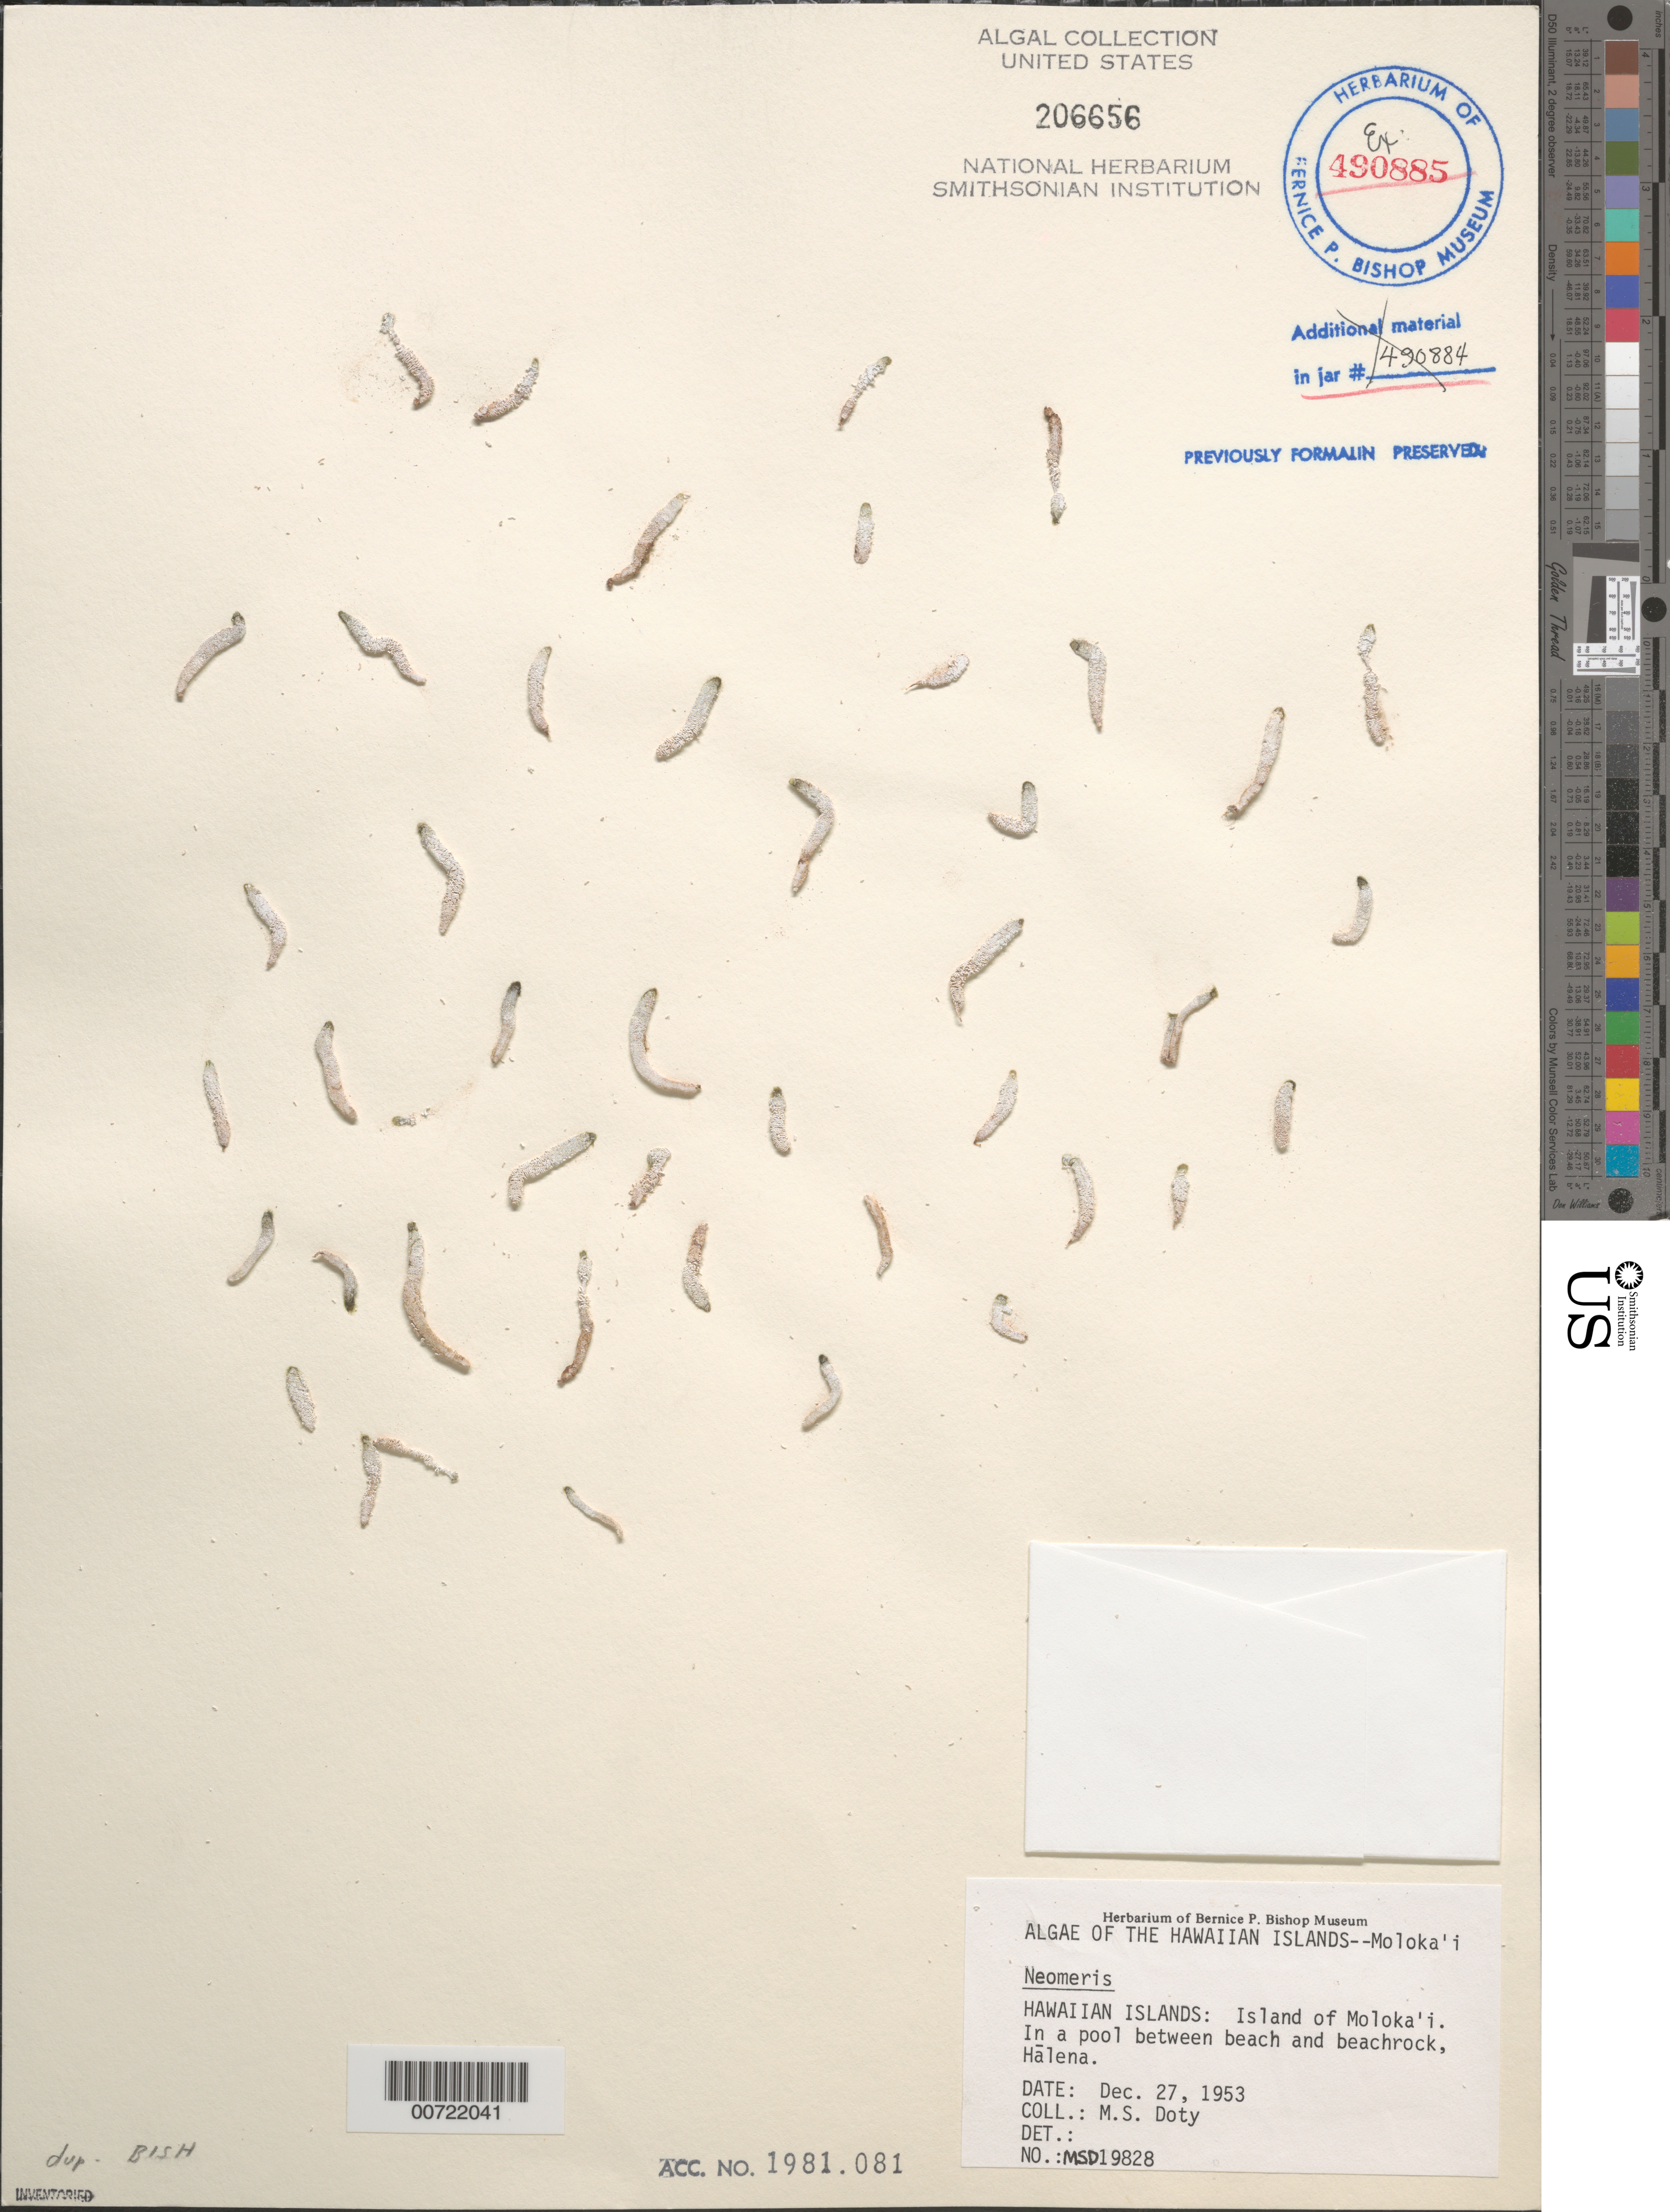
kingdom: Plantae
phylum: Chlorophyta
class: Ulvophyceae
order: Dasycladales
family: Dasycladaceae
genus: Neomeris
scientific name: Neomeris sp.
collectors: M. S. Doty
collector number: MSD 19828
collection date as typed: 27 Dec 1953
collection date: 1953-12-27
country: United States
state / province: Hawaii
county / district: Maui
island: Moloka'i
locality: Halena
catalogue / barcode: US 206656